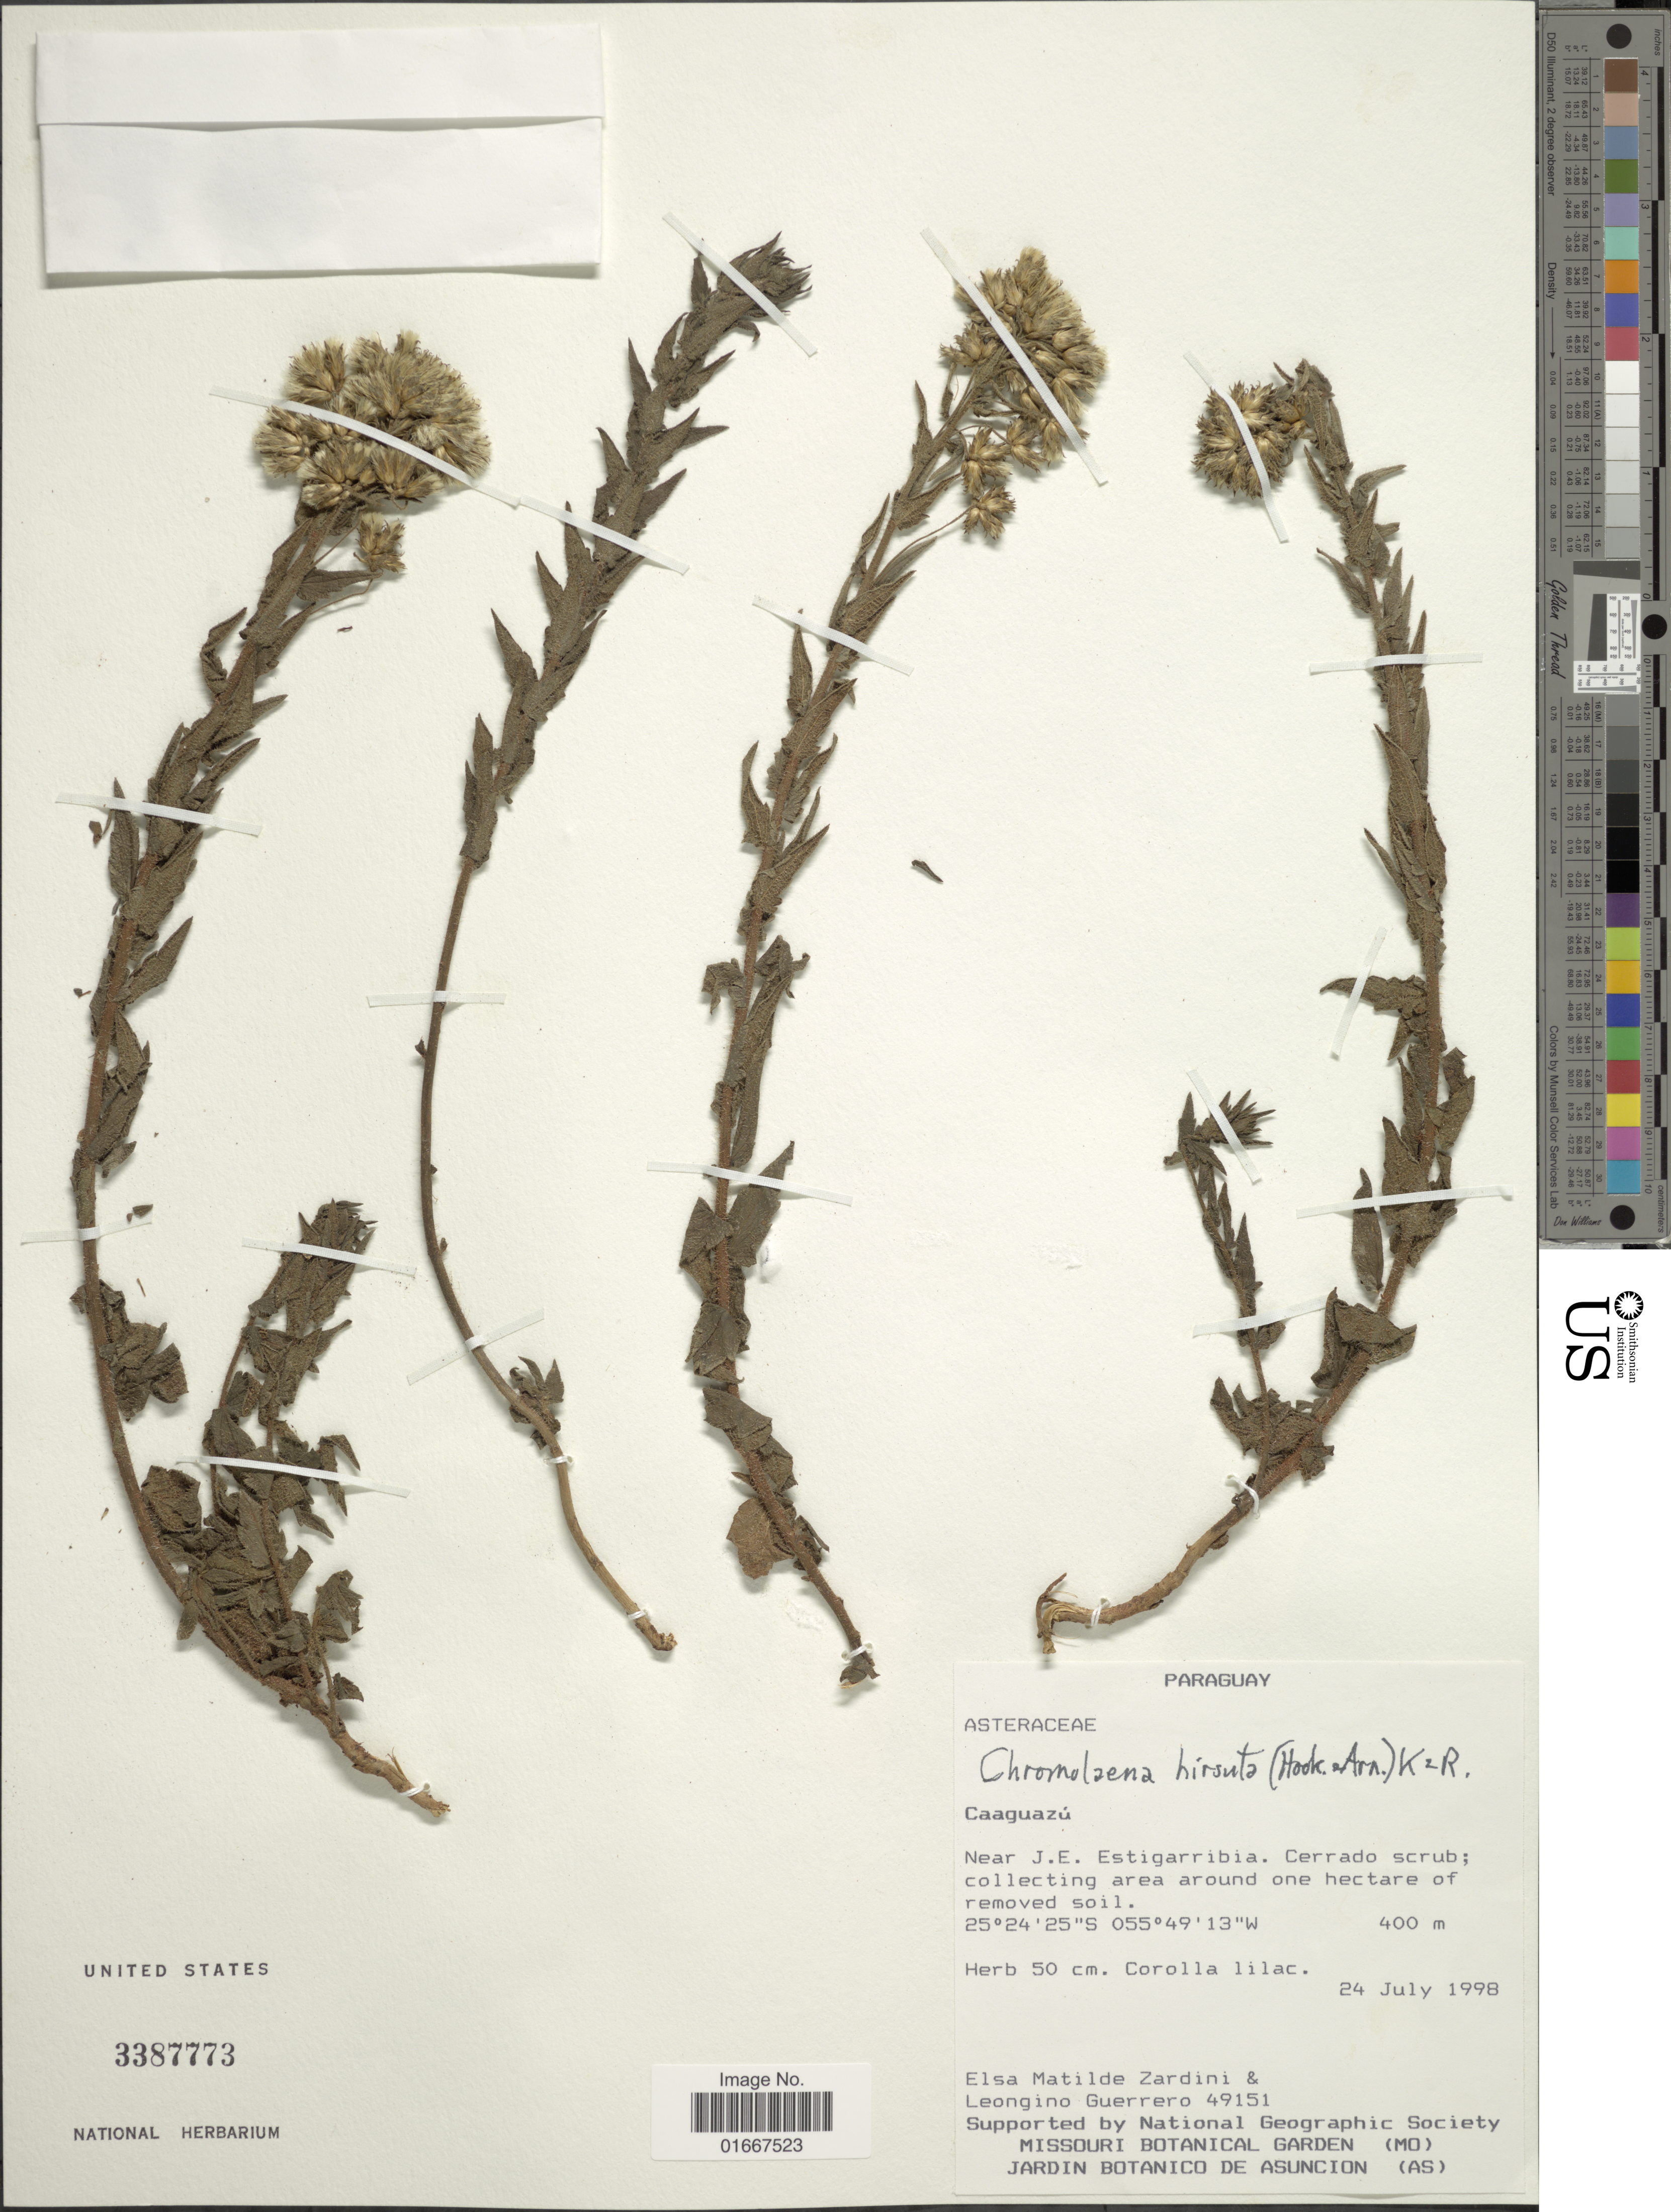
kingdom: Plantae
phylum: Tracheophyta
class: Magnoliopsida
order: Asterales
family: Asteraceae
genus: Chromolaena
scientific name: Chromolaena hirsuta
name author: (Hook. & Arn.) R.M. King & H. Rob.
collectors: E. M. Zardini & L. Guerrero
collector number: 49151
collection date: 1998-07-24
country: Paraguay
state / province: Caaguazu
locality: Near J.E. Estigarribia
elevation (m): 400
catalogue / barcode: US 3387773